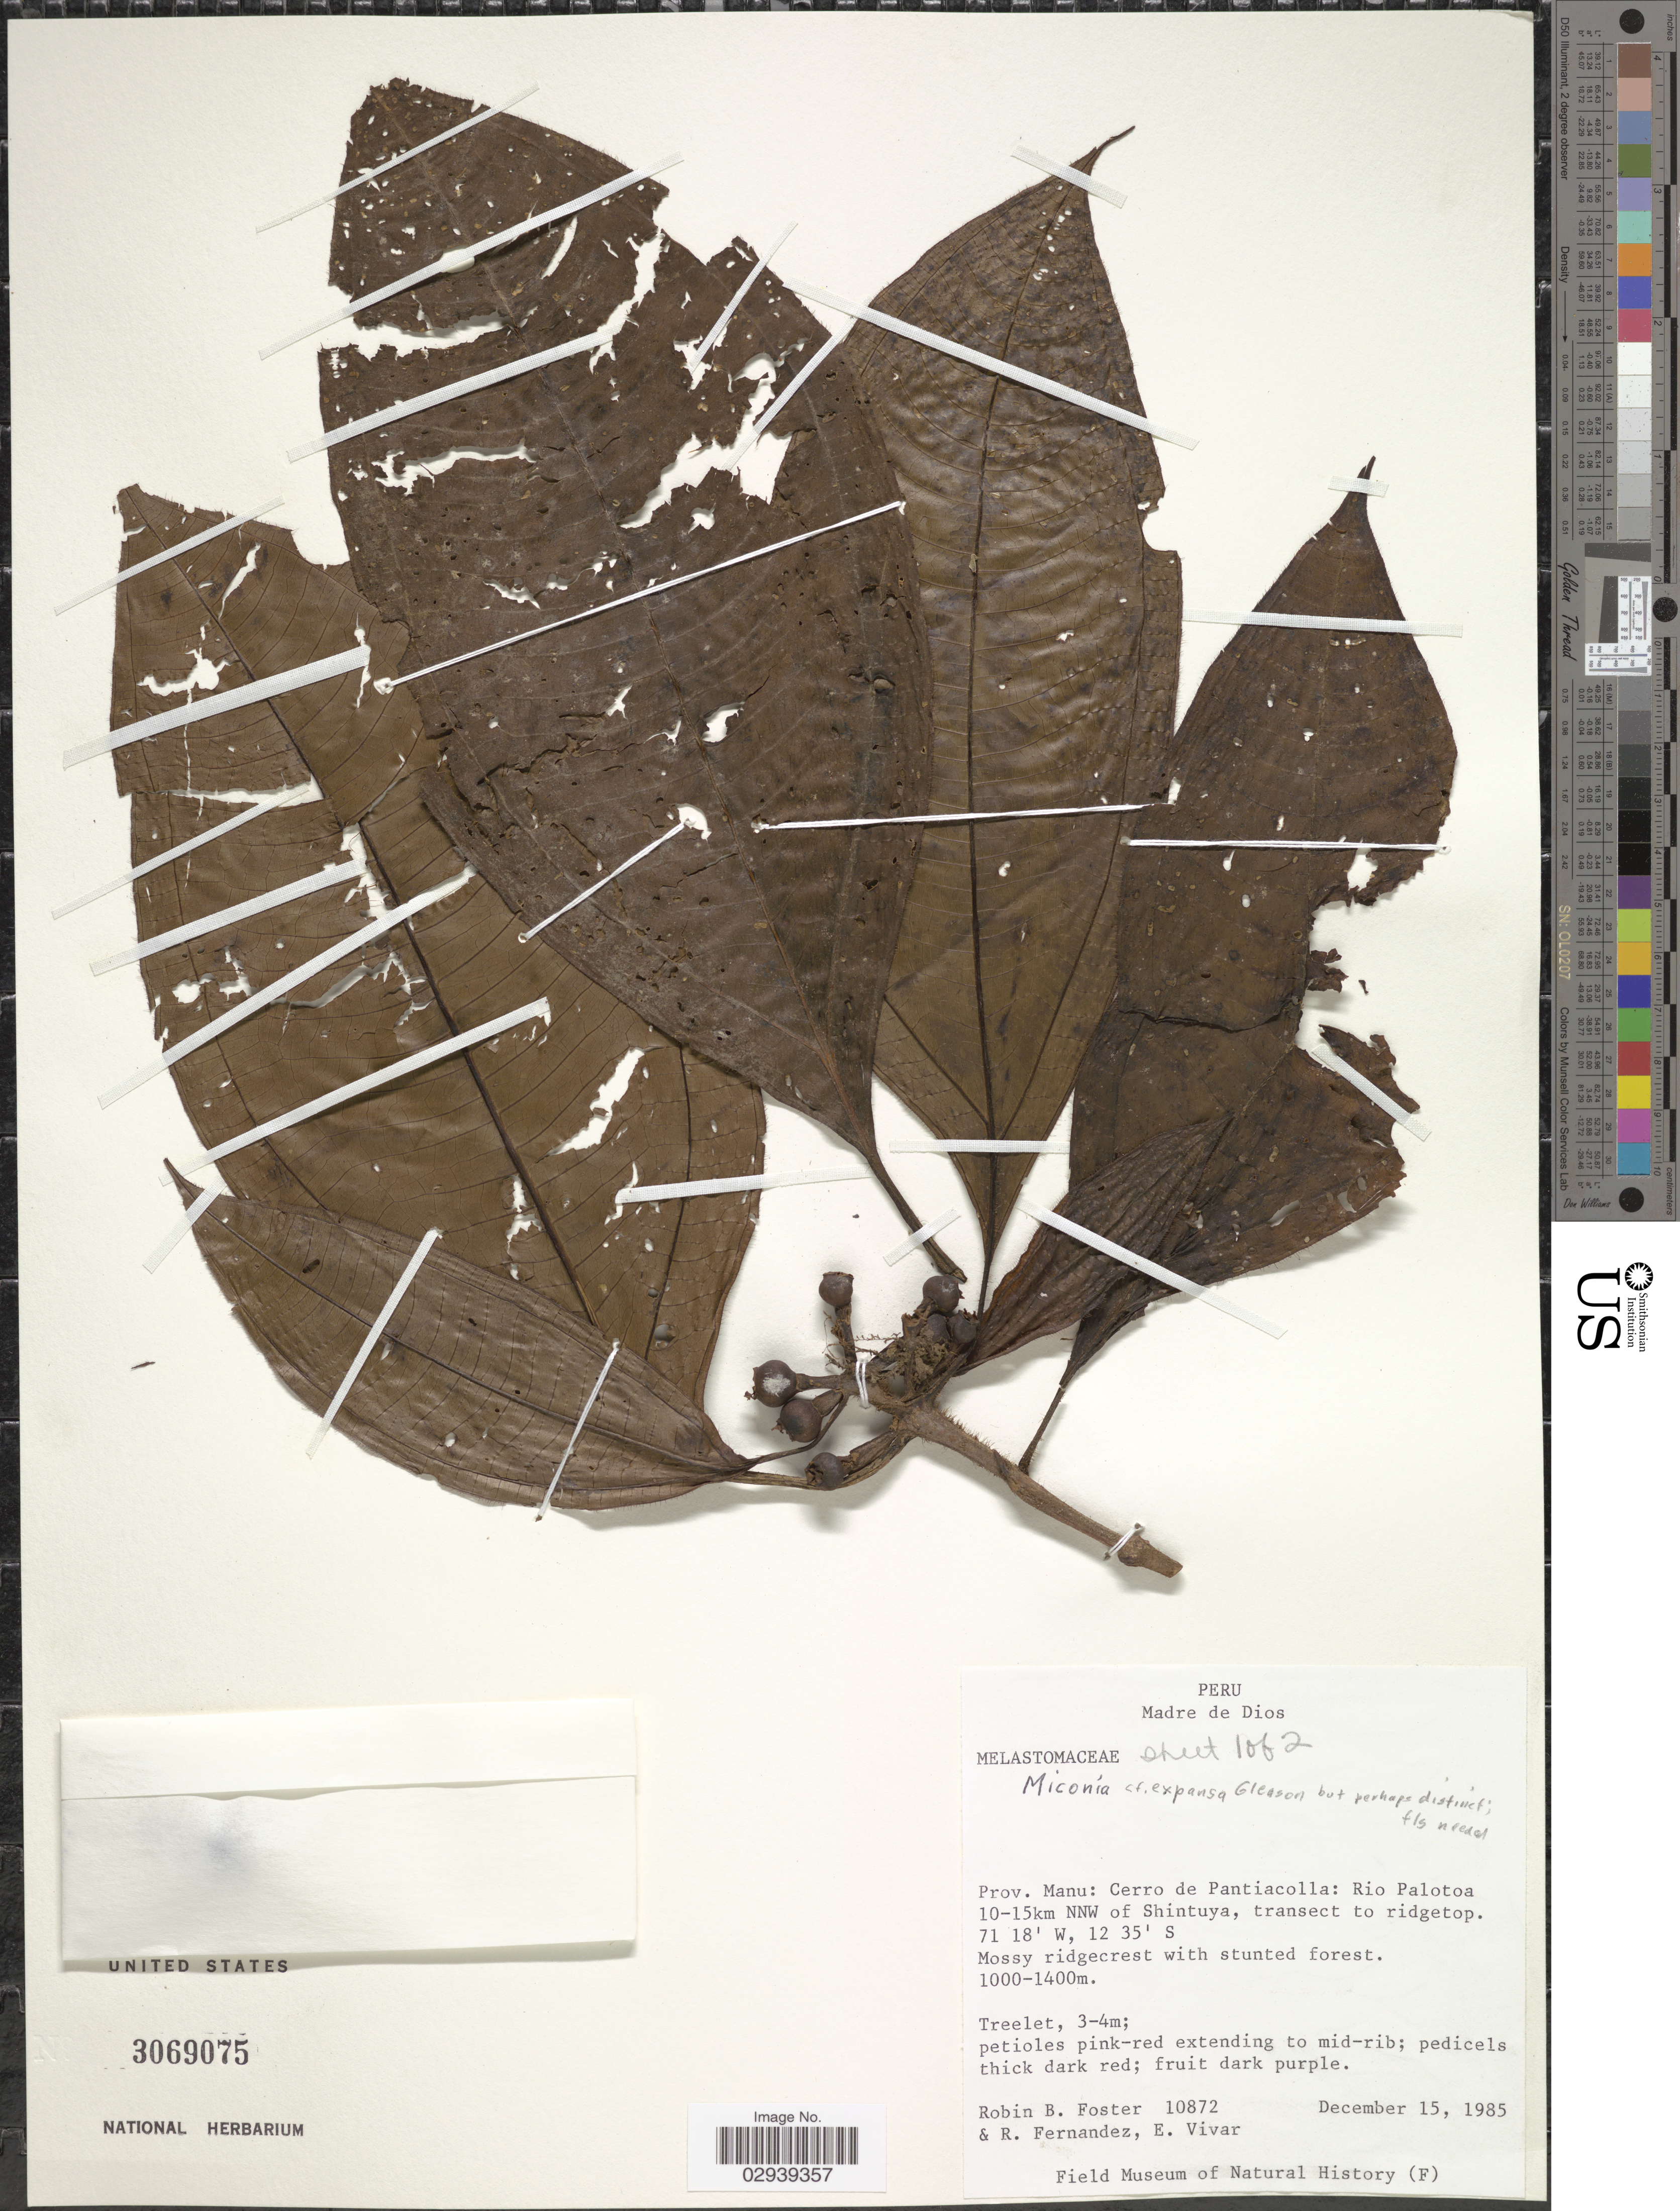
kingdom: Plantae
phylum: Tracheophyta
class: Magnoliopsida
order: Myrtales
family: Melastomataceae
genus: Miconia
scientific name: Miconia expansa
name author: Gleason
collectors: R. B. Foster, R. Fernandez & E. Vivar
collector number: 10871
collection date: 1985-12-15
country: Peru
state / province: Madre de Dios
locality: Prov. Manu: Cerro de Pantiacolla: Rio Palotoa 10-15km NNW of Shintuya, transect to ridgeto.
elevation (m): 1000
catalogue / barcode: US 3069075